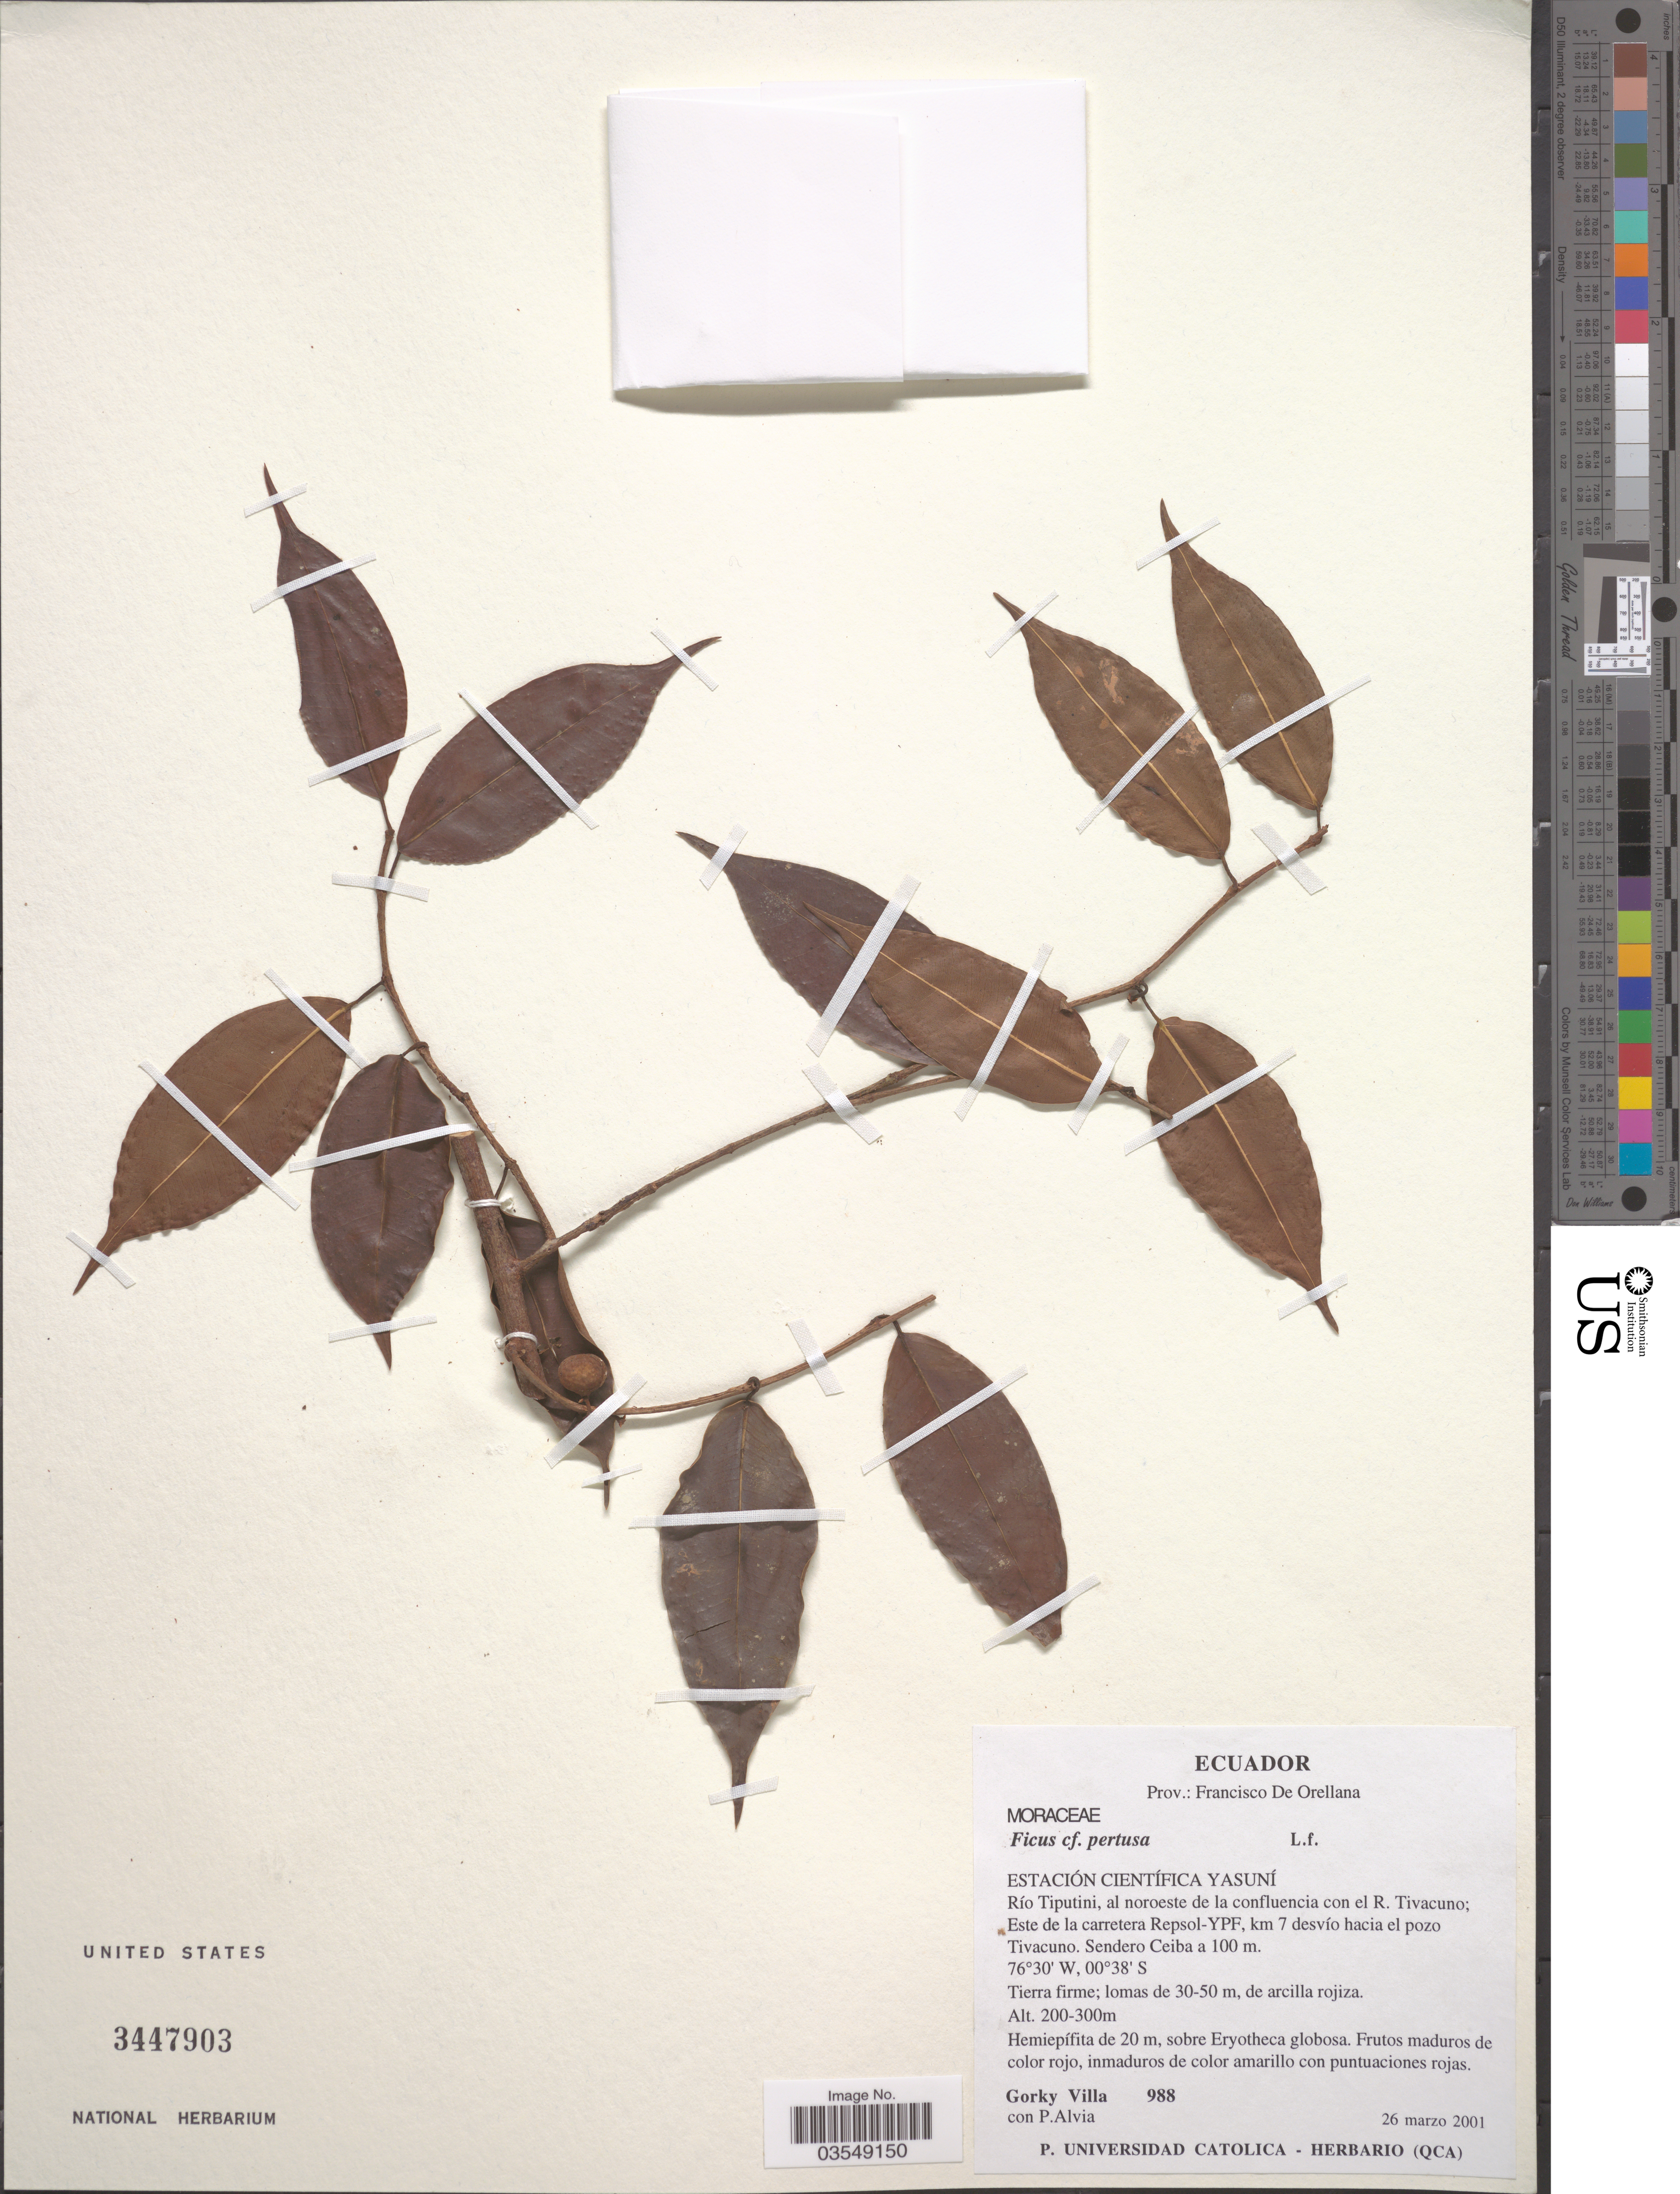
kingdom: Plantae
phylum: Tracheophyta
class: Magnoliopsida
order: Rosales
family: Moraceae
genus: Ficus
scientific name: Ficus pertusa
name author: L. f.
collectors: G. Villa & P. Alvia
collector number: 988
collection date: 2001-03-26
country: Ecuador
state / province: Orellana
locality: Prov.: Francisco De Orellana. Estación Científica Yasuní. Río Tiputini, al noroeste de la confluencia con el R. Tivacuno; Este de la carretera Repsol-YPF, km 7 desvío hacia el pozo Tivacuno. Sendero Ceiba a 100 m.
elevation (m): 200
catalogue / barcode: US 3447903